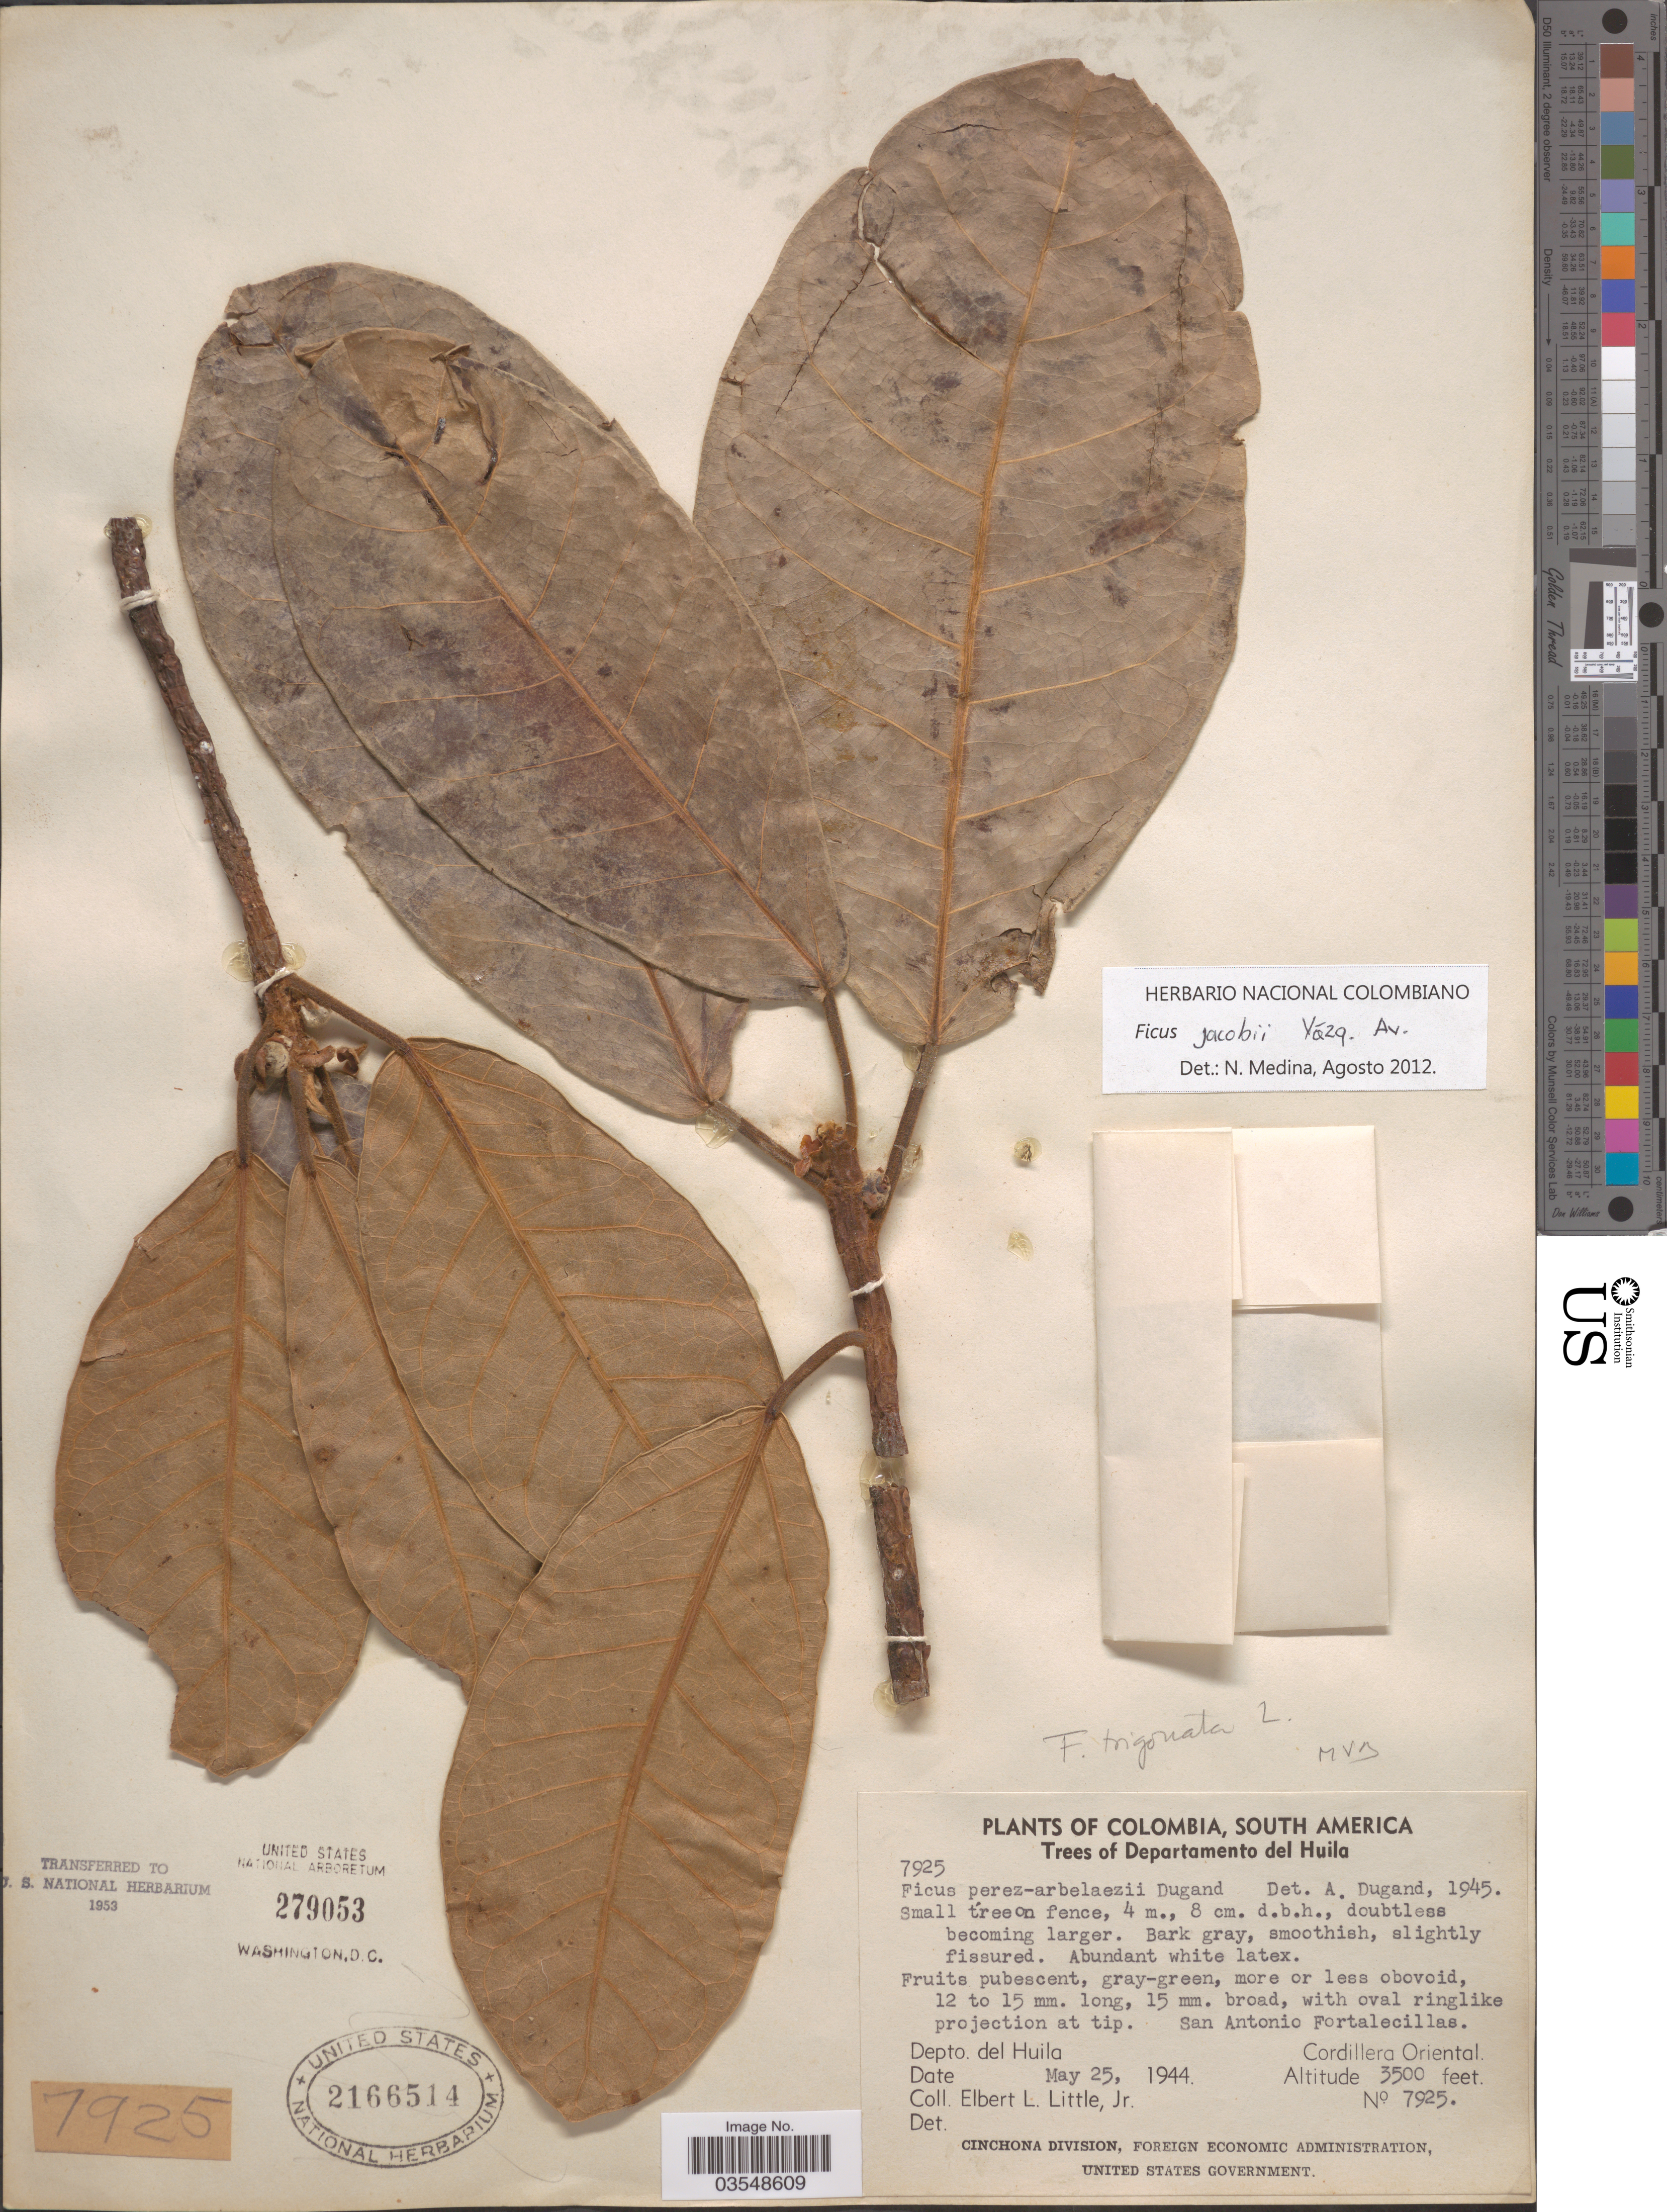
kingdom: Plantae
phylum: Tracheophyta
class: Magnoliopsida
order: Rosales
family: Moraceae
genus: Ficus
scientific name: Ficus jacobii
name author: Vázq. Avila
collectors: E. L. Little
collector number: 7925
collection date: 1944-05-25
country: Colombia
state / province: Huila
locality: Departamento del Huila. San Antonio Fortalecillas. Cordillera Oriental.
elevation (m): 1067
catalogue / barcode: US 2166514